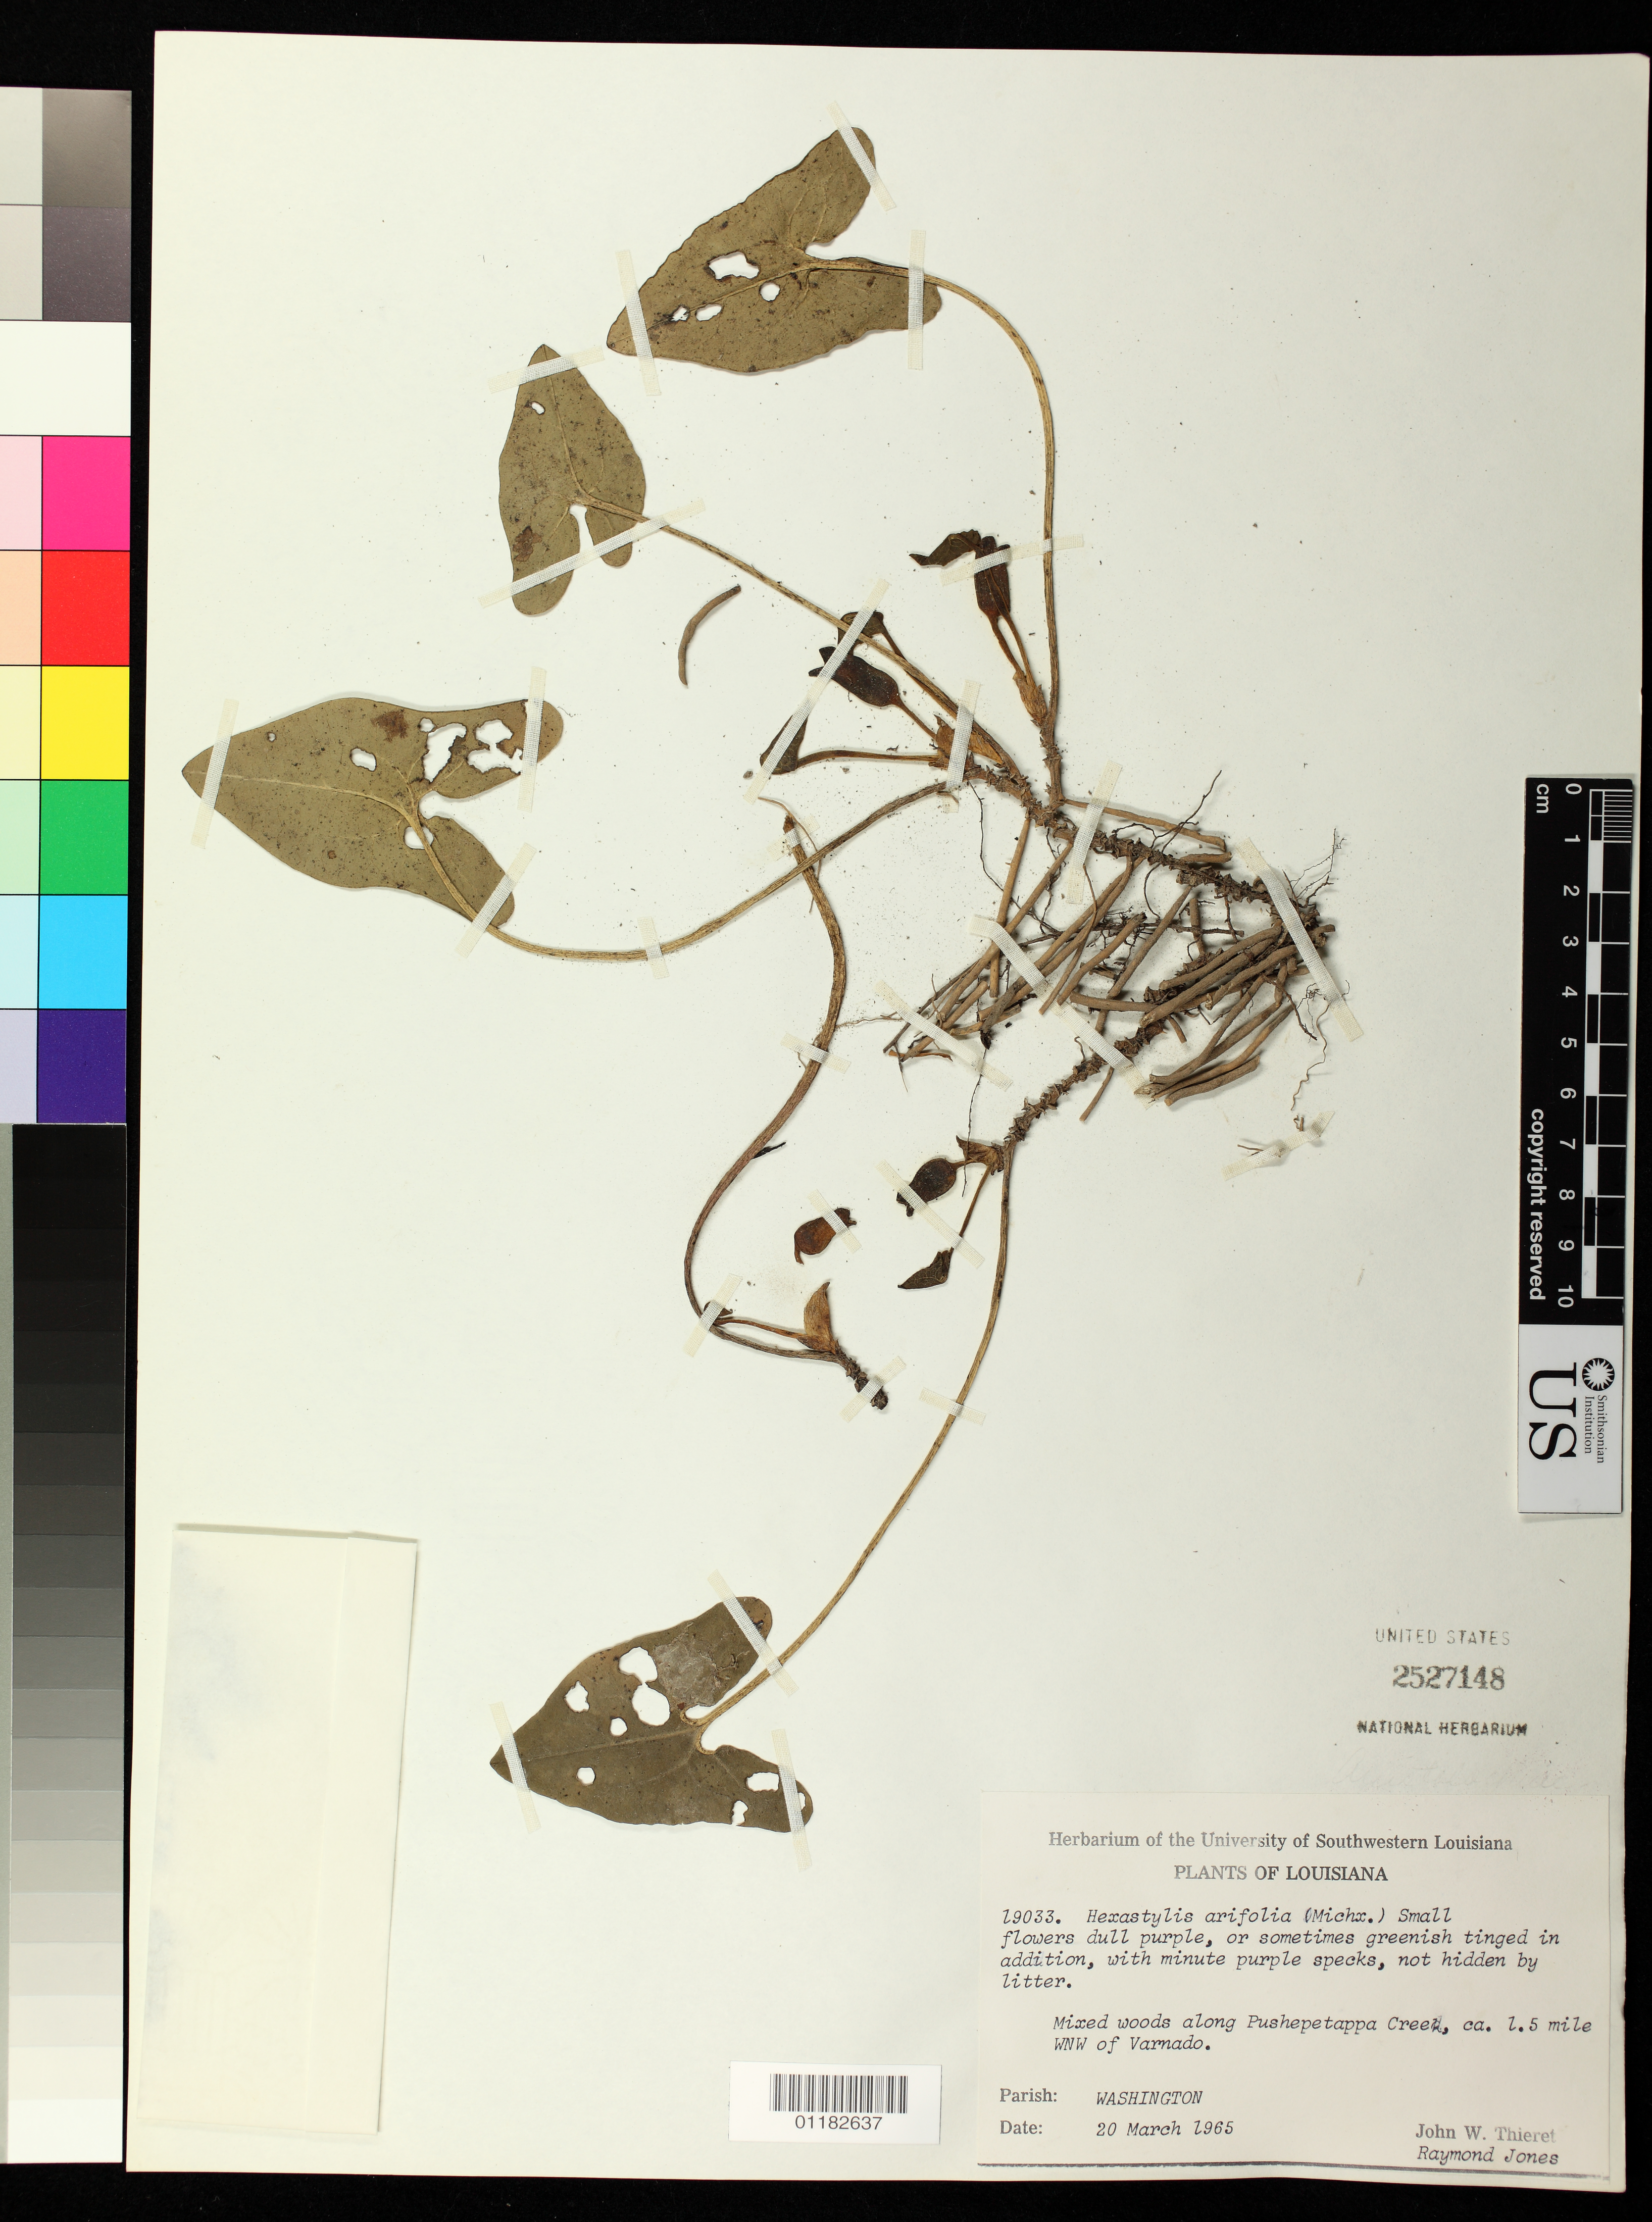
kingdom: Plantae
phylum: Tracheophyta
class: Magnoliopsida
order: Piperales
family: Aristolochiaceae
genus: Hexastylis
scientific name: Hexastylis arifolia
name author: (Michx.) Small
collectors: J. W. Thieret & R. Jones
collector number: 19033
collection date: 1965-03-20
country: United States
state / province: Louisiana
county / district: Washington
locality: along Pushepetappa Creek, ca. 1.5 miles WNW of Varnado in Washington Parish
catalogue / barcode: US 2527148